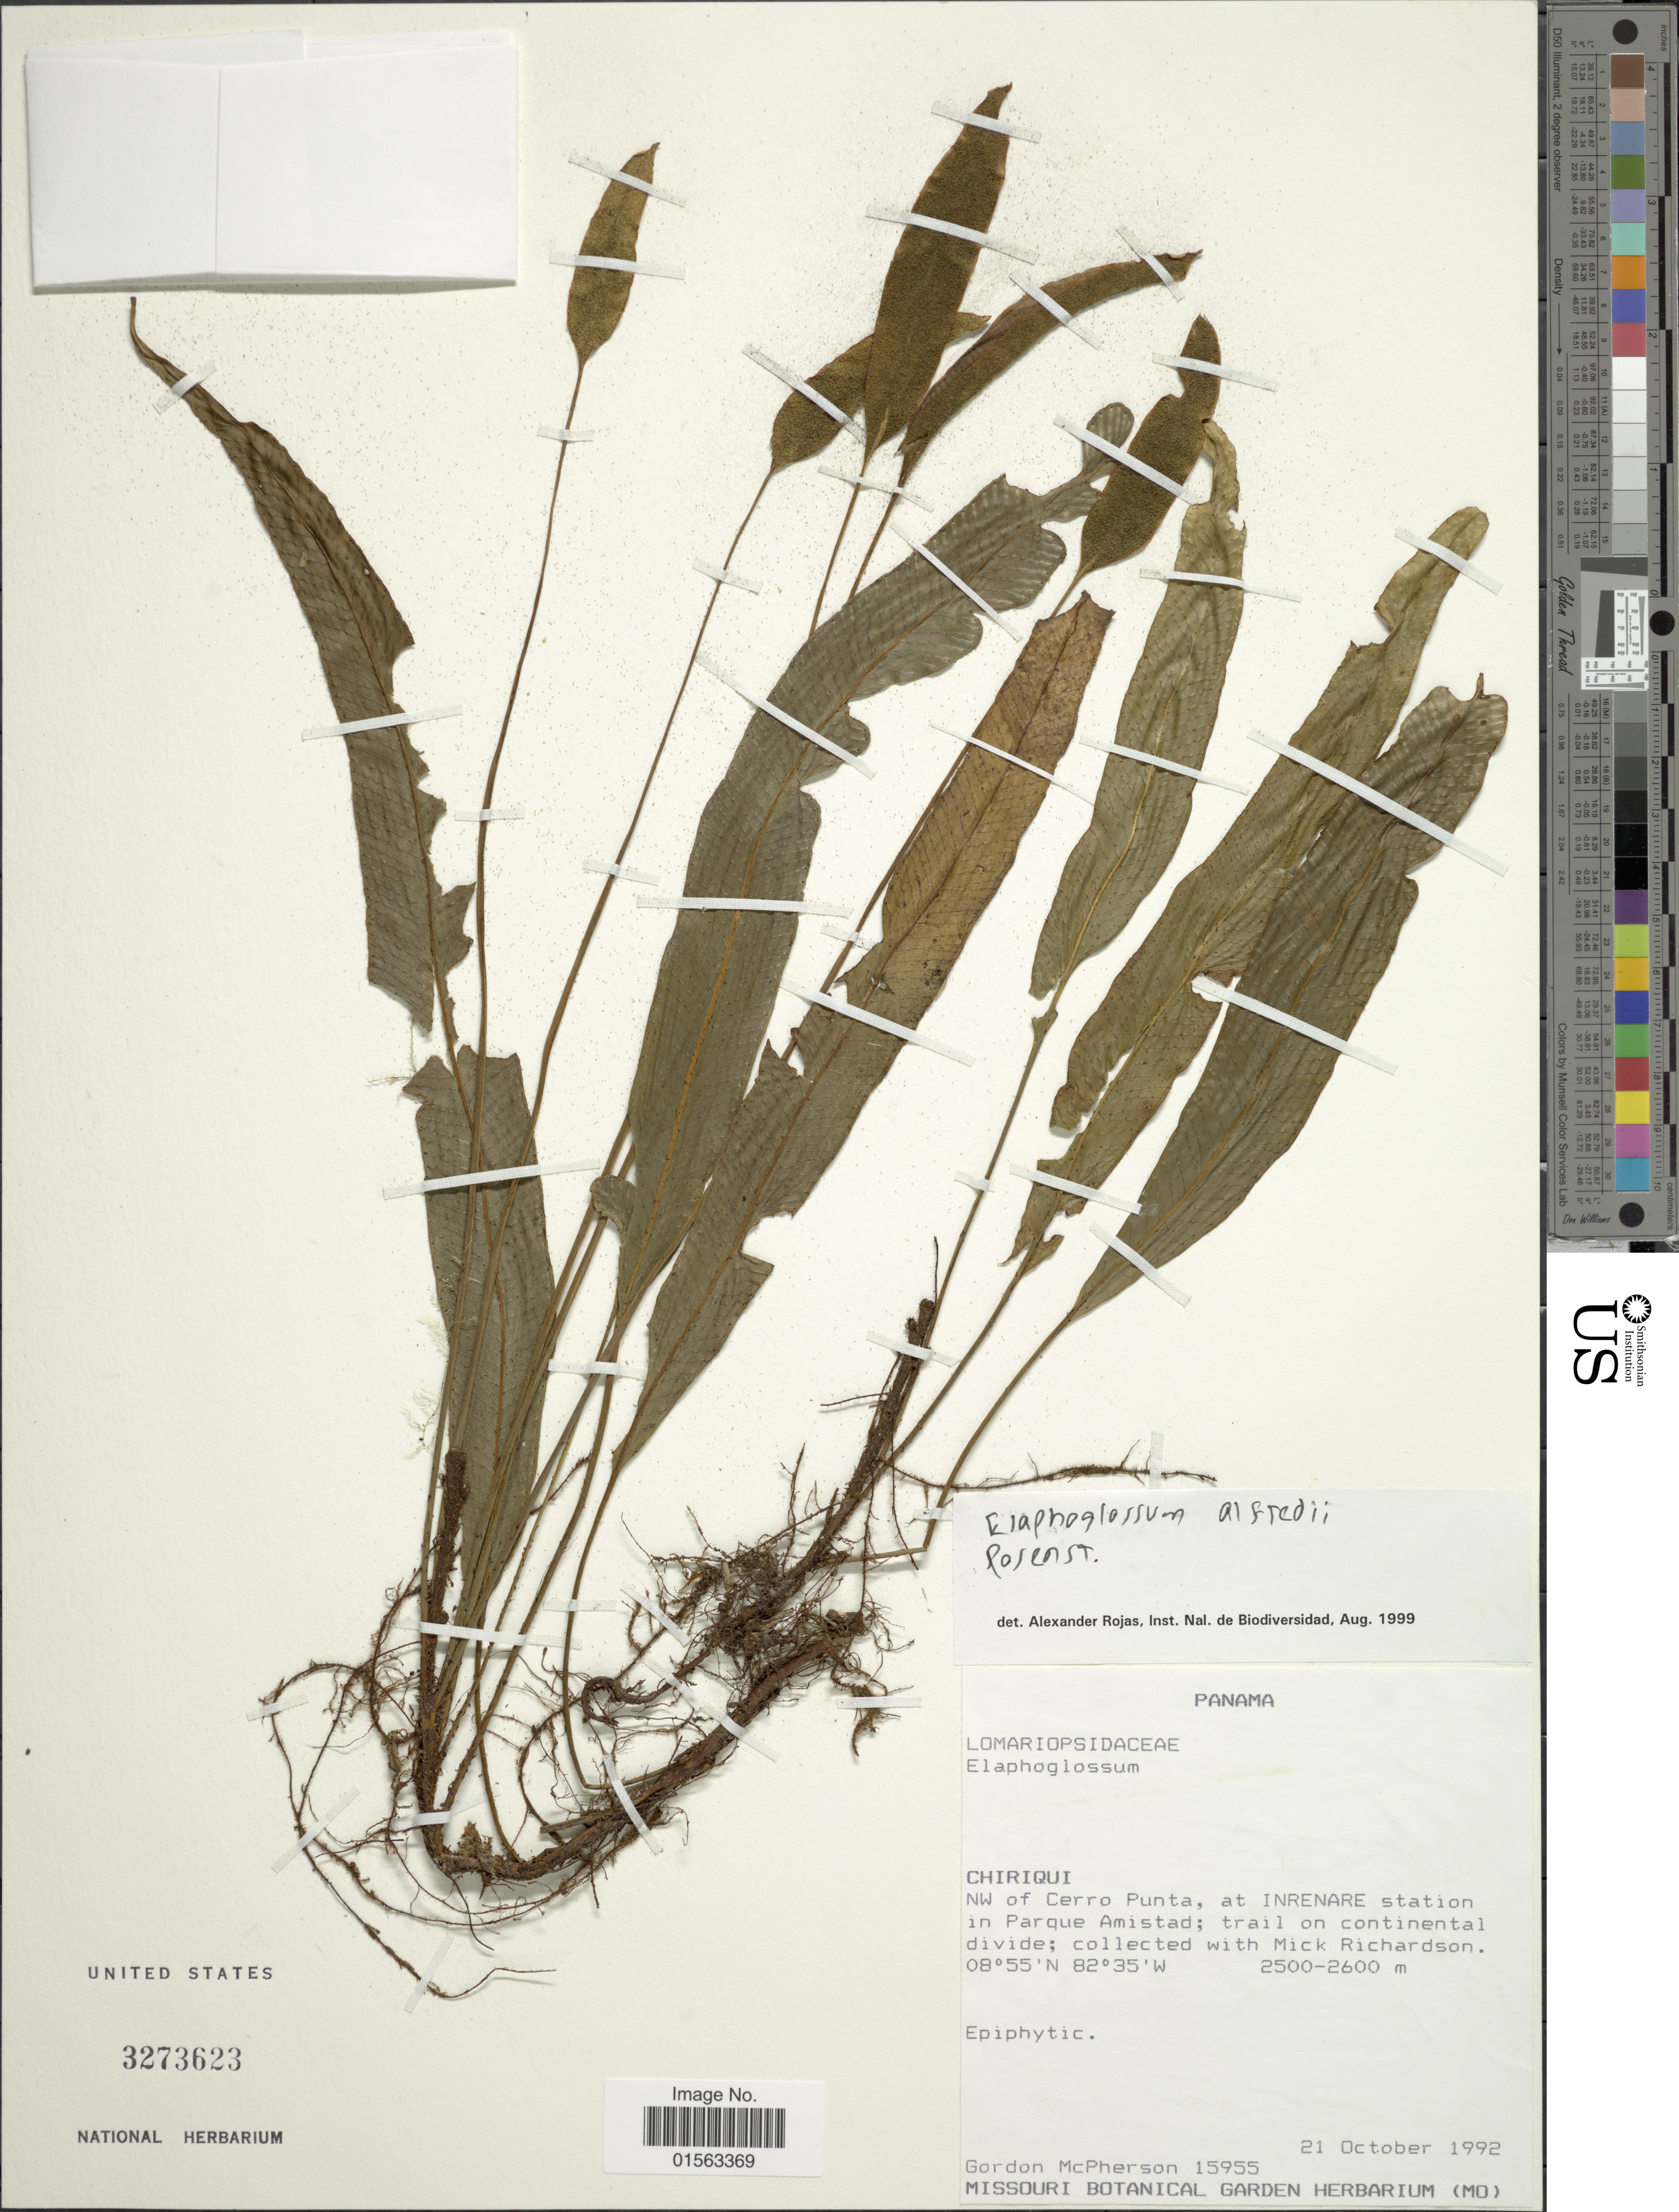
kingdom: Plantae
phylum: Tracheophyta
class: Polypodiopsida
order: Polypodiales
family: Dryopteridaceae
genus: Elaphoglossum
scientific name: Elaphoglossum alfredii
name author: Rosenst.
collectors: G. D. McPherson & M. Richardson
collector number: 15955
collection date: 1992-10-21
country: Panama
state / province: Chiriqui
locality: NW of Cerro Punta, at Inrenare station in Parque Amistad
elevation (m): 2500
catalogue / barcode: US 3273623